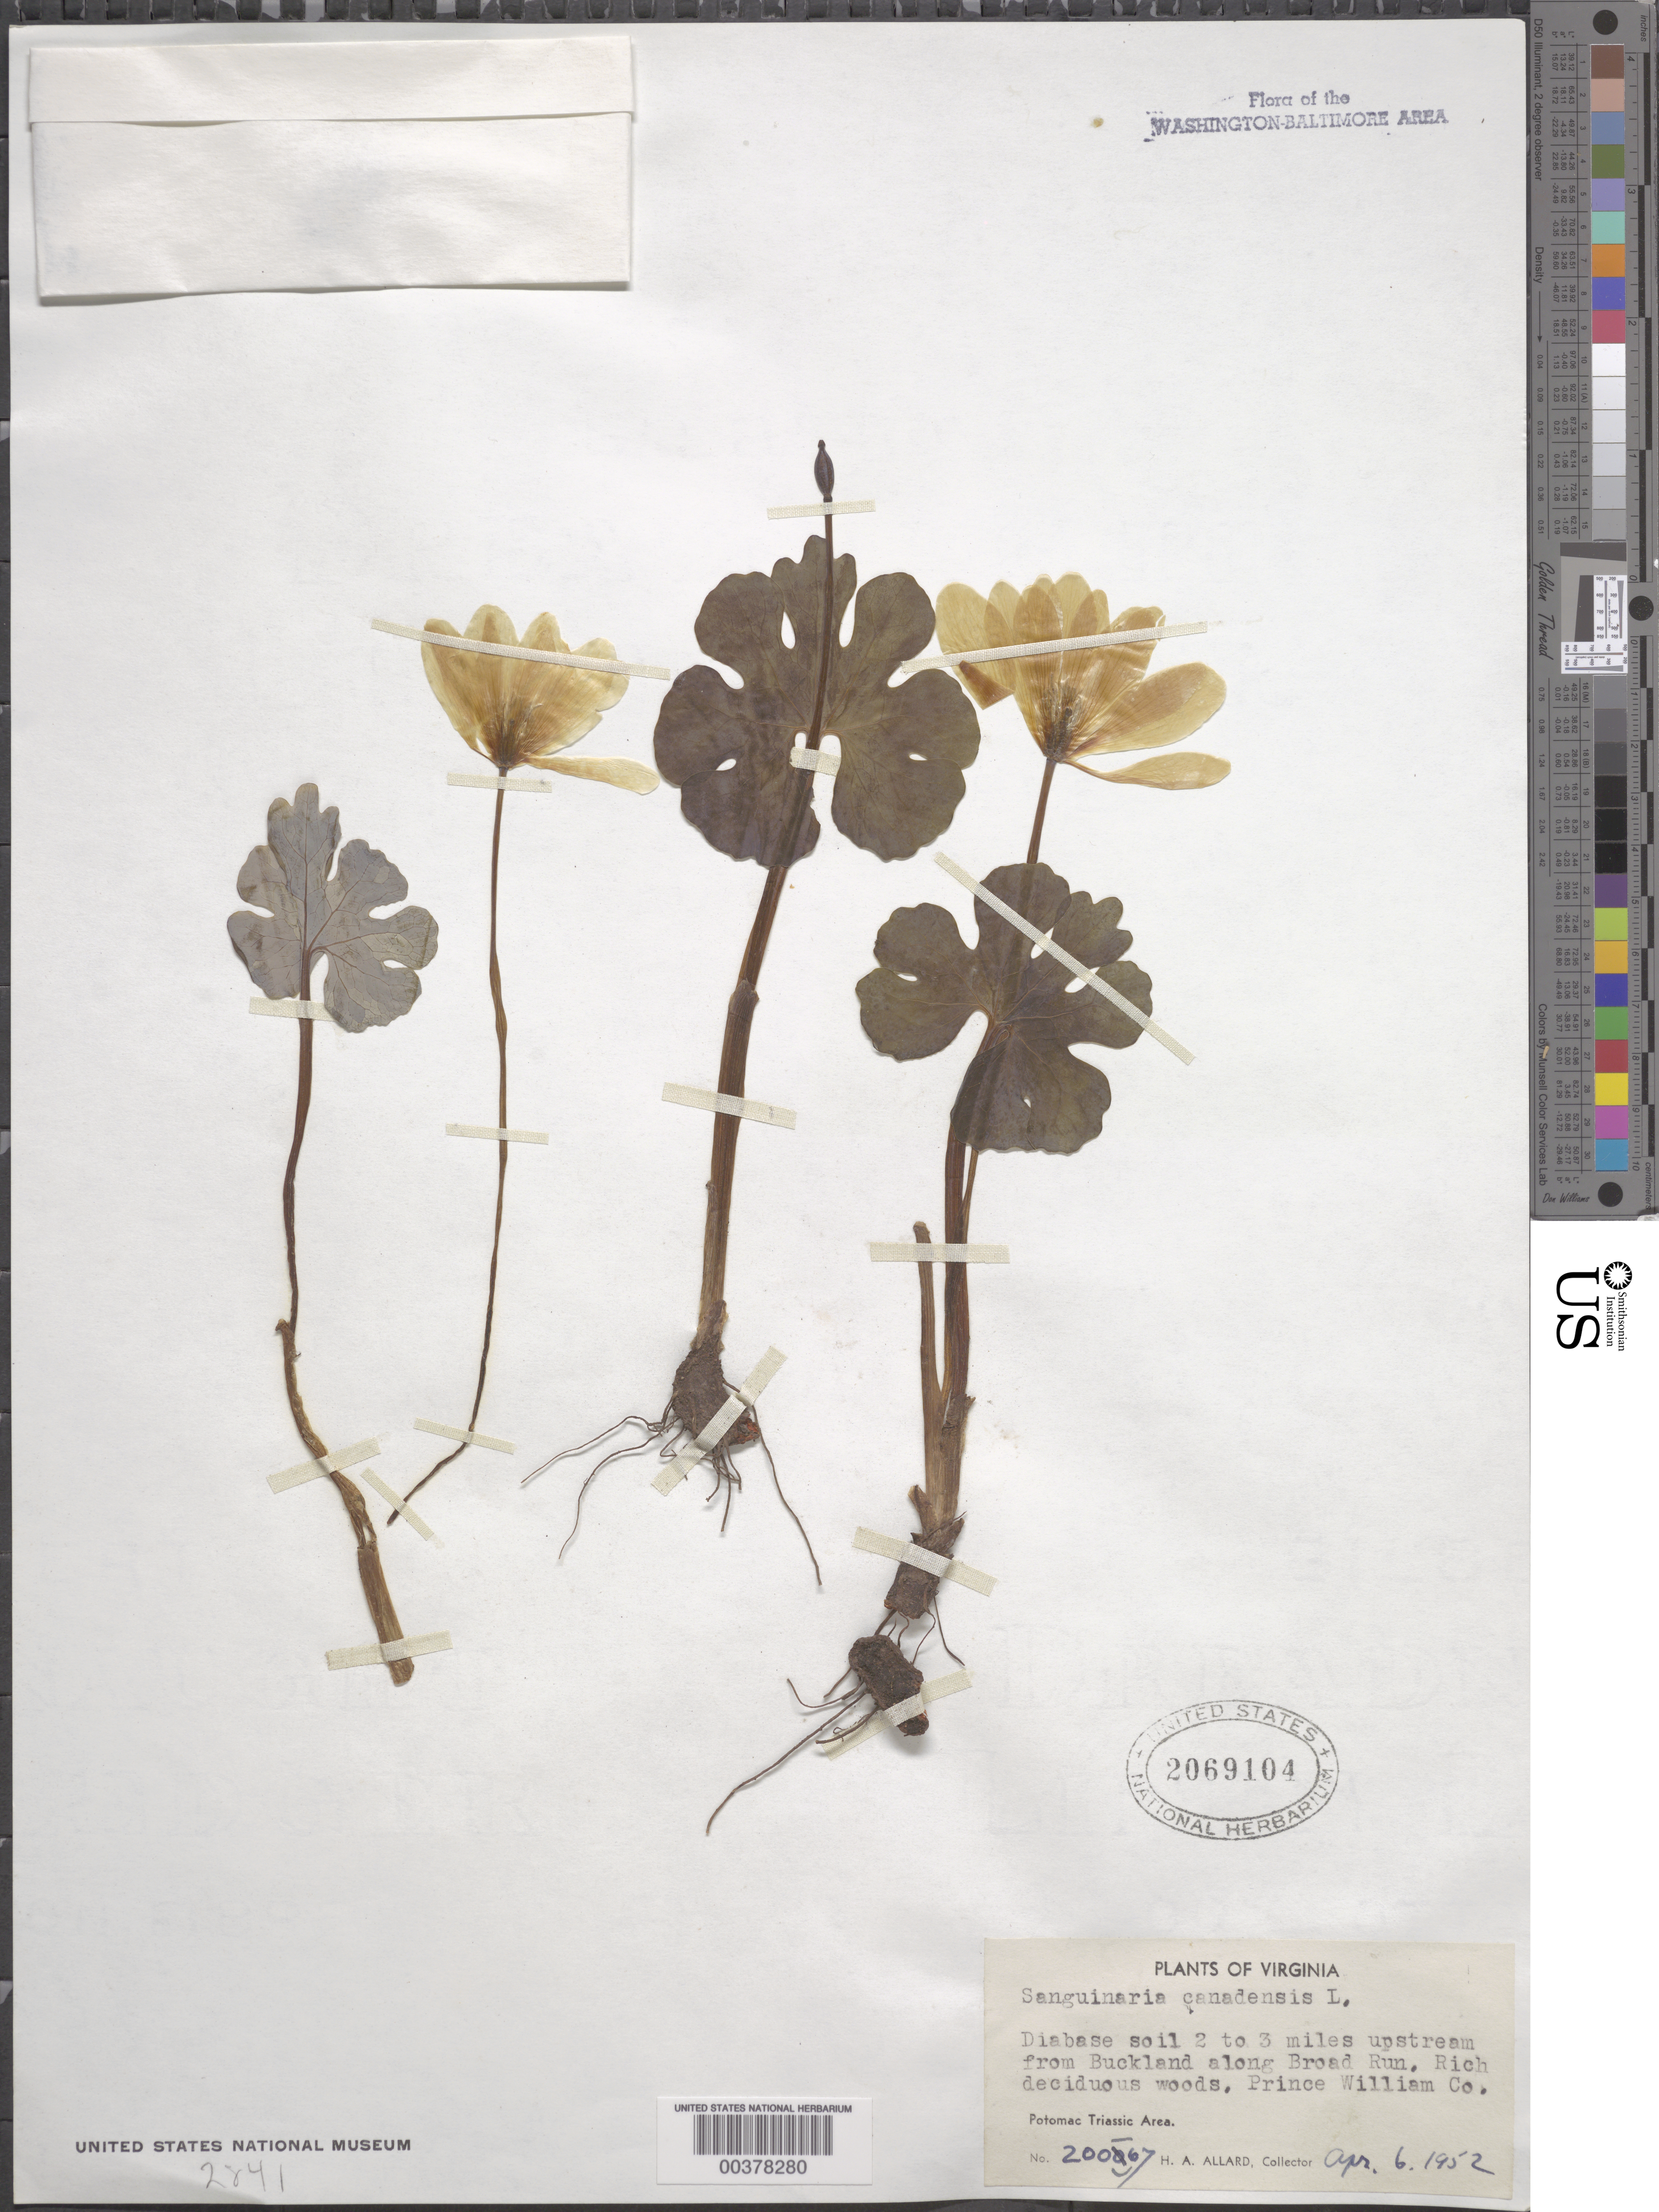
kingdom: Plantae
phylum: Tracheophyta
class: Magnoliopsida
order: Ranunculales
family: Papaveraceae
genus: Sanguinaria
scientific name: Sanguinaria canadensis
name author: L.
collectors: H. A. Allard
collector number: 20067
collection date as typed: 06 Apr 1952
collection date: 1952-04-06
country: United States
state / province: Virginia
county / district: Prince William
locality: Upstream from Buckland on Broad Run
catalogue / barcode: US 2069104